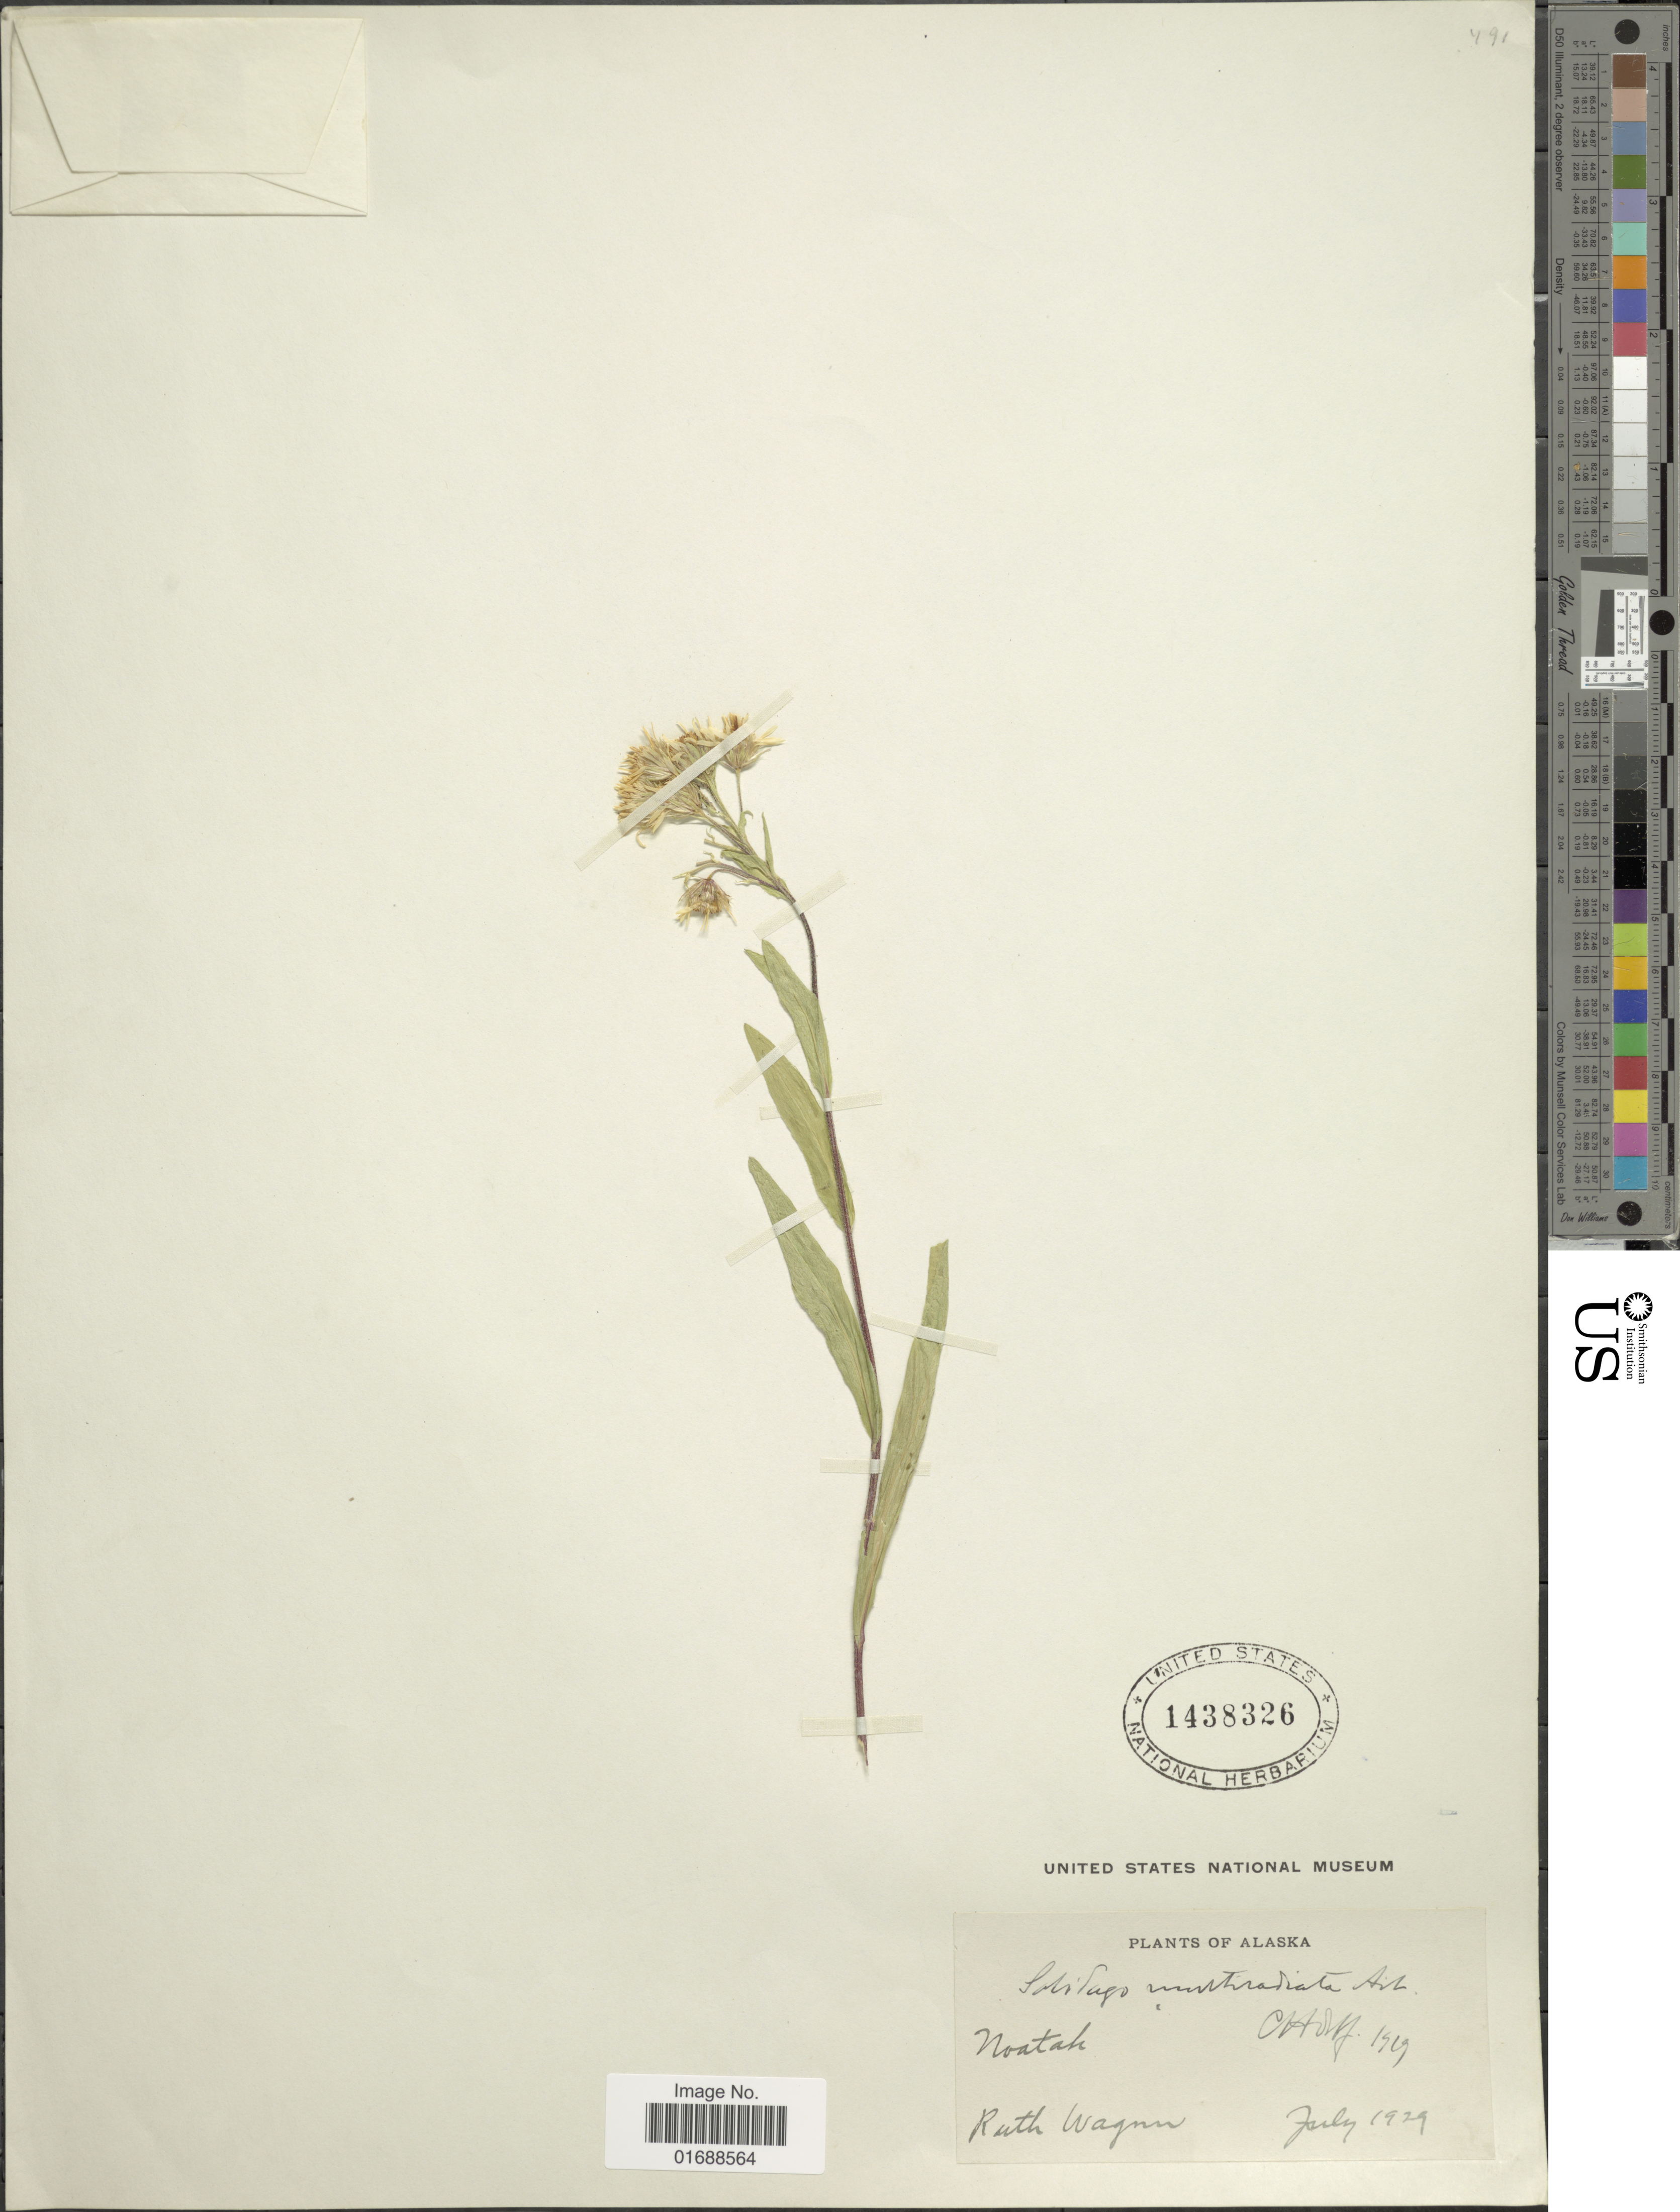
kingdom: Plantae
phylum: Tracheophyta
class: Magnoliopsida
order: Asterales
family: Asteraceae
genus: Solidago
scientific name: Solidago multiradiata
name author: Aiton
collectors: R. Wagner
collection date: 1929-07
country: United States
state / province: Alaska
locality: Noatah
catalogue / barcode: US 1438326